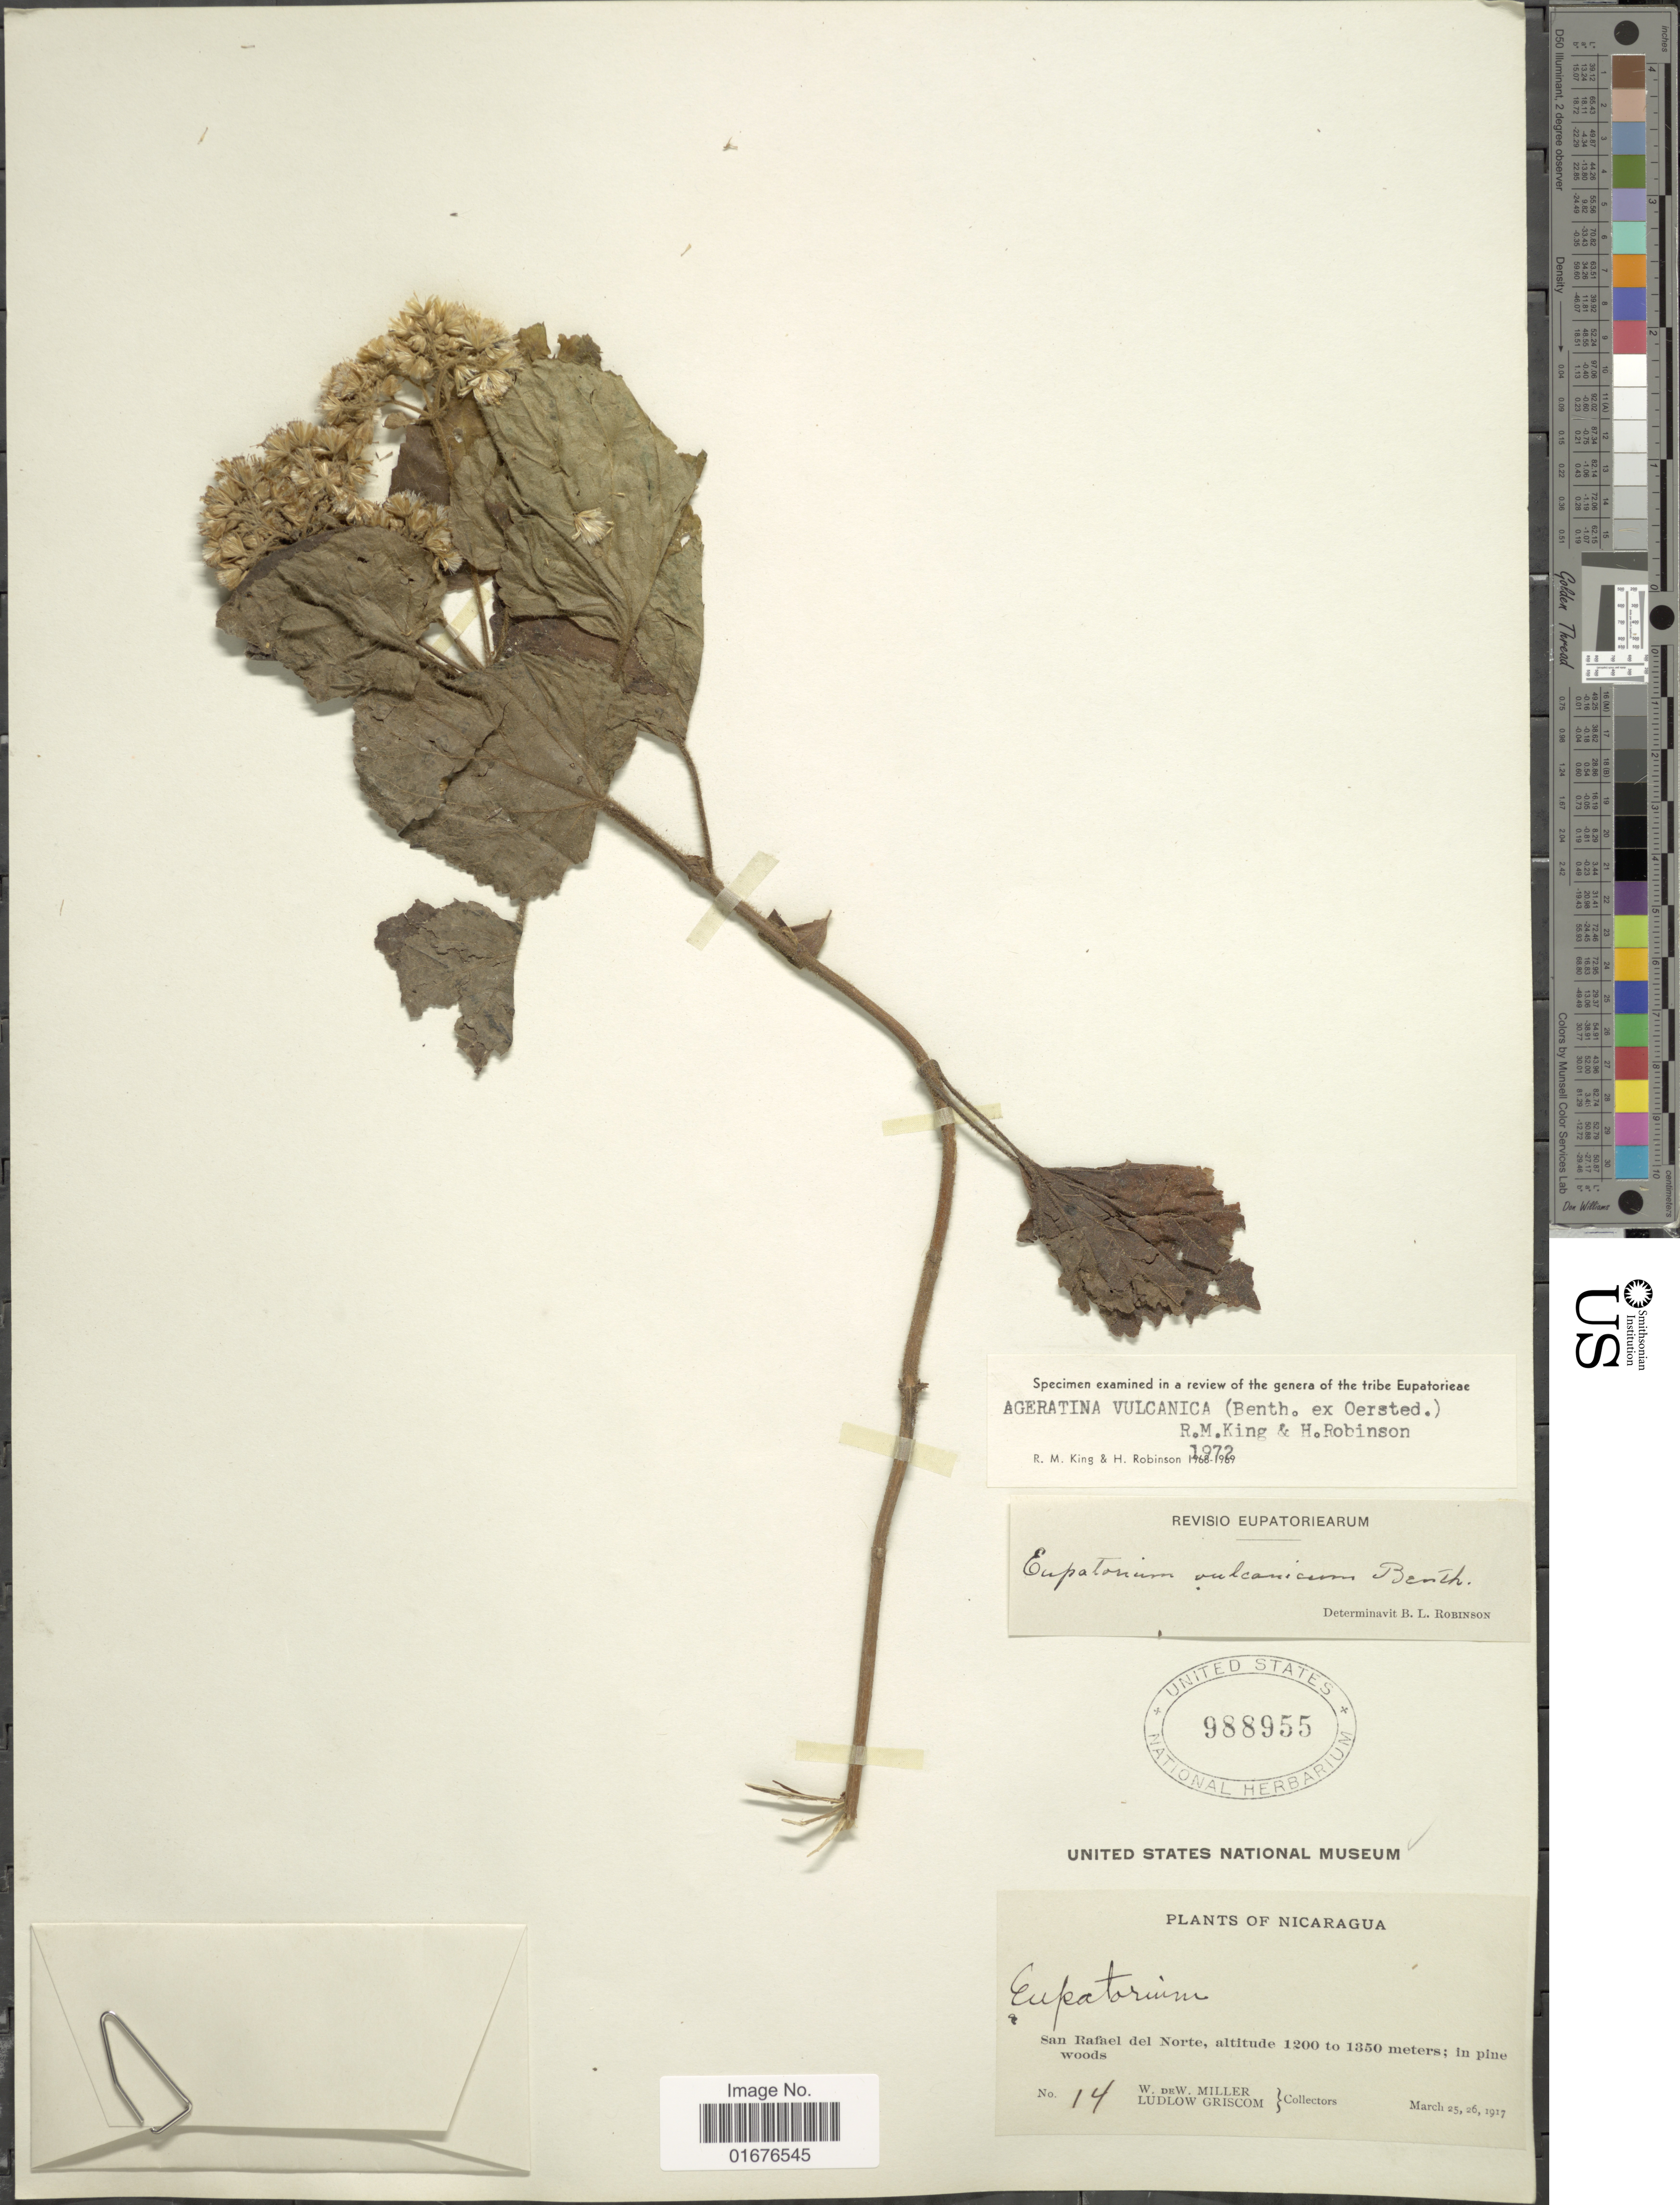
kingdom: Plantae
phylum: Tracheophyta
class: Magnoliopsida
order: Asterales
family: Asteraceae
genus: Ageratina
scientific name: Ageratina pichinchensis var. bustamenta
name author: (DC.) R.M. King & H. Rob.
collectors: W. W. Miller & L. Griscom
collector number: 14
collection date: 1917-03-25/1917-03-26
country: Nicaragua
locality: San Rafael del Norte, in pine woods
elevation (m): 1200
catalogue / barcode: US 988955